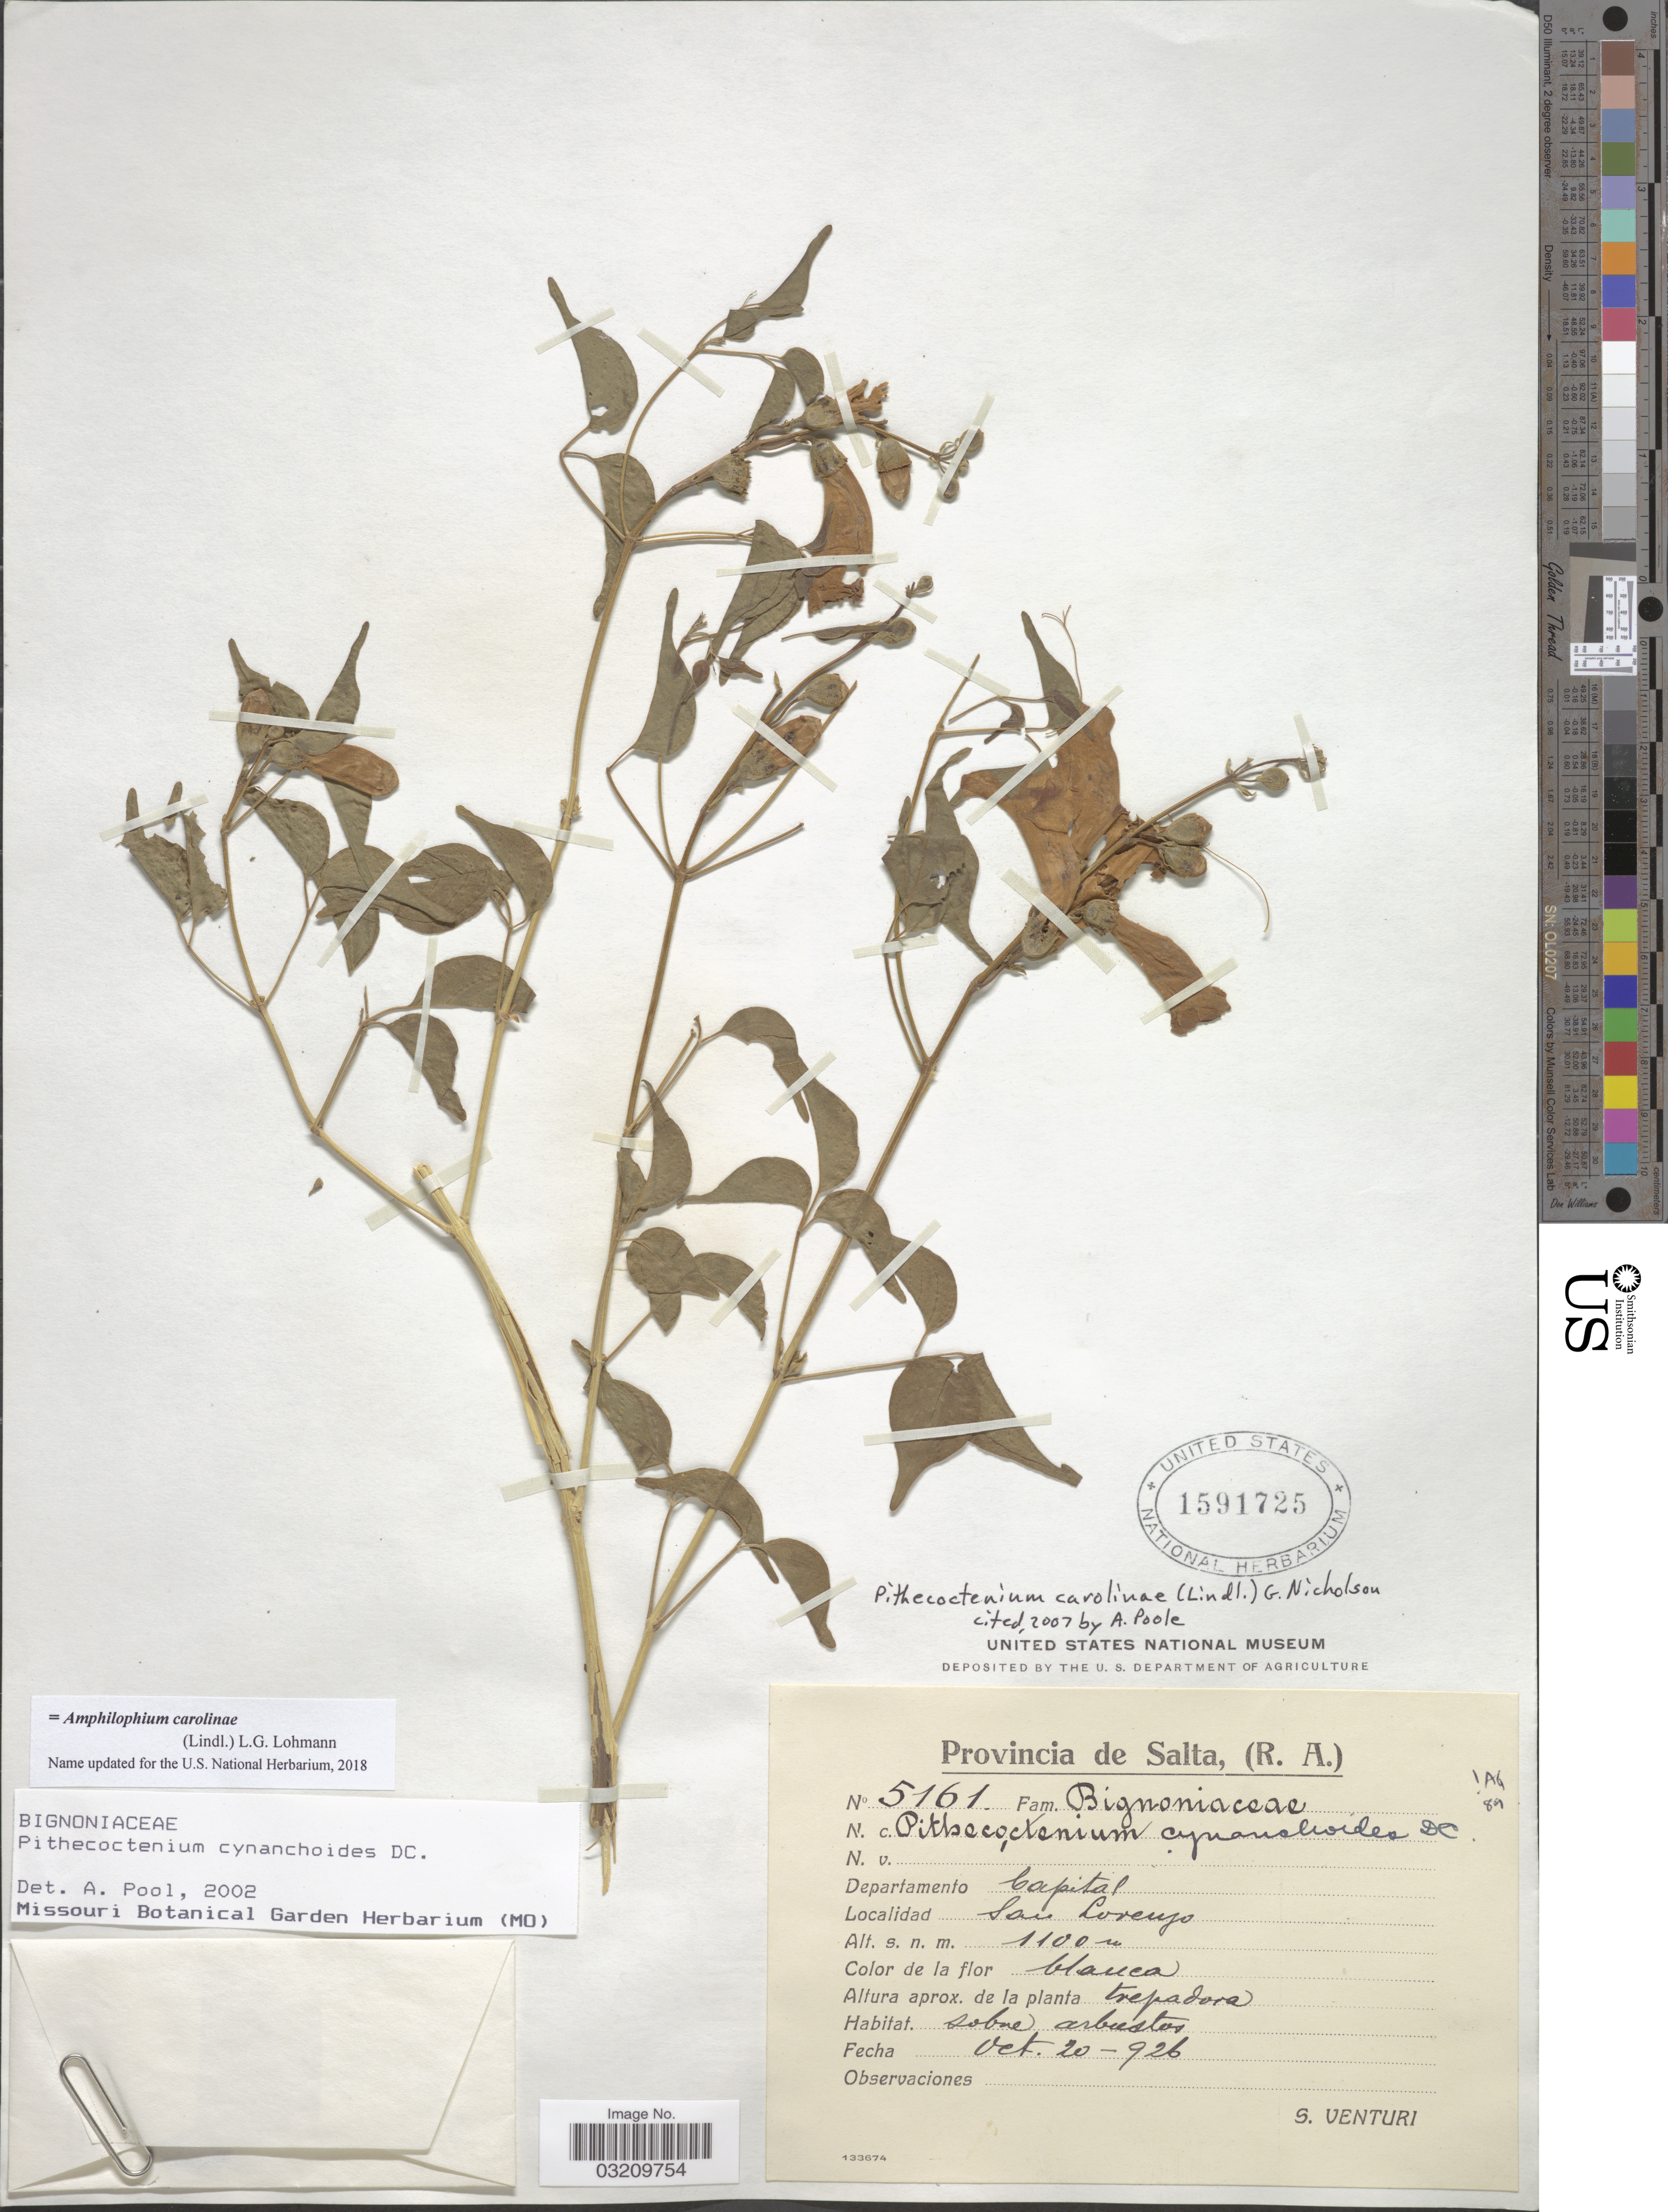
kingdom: Plantae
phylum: Tracheophyta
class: Magnoliopsida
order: Lamiales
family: Bignoniaceae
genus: Amphilophium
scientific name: Amphilophium carolinae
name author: (Lindl.) L.G. Lohmann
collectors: S. Venturi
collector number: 5161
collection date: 1926-10-20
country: Argentina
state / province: Salta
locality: Departamento Capital. San Lorenzo.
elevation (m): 1100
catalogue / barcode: US 1591725